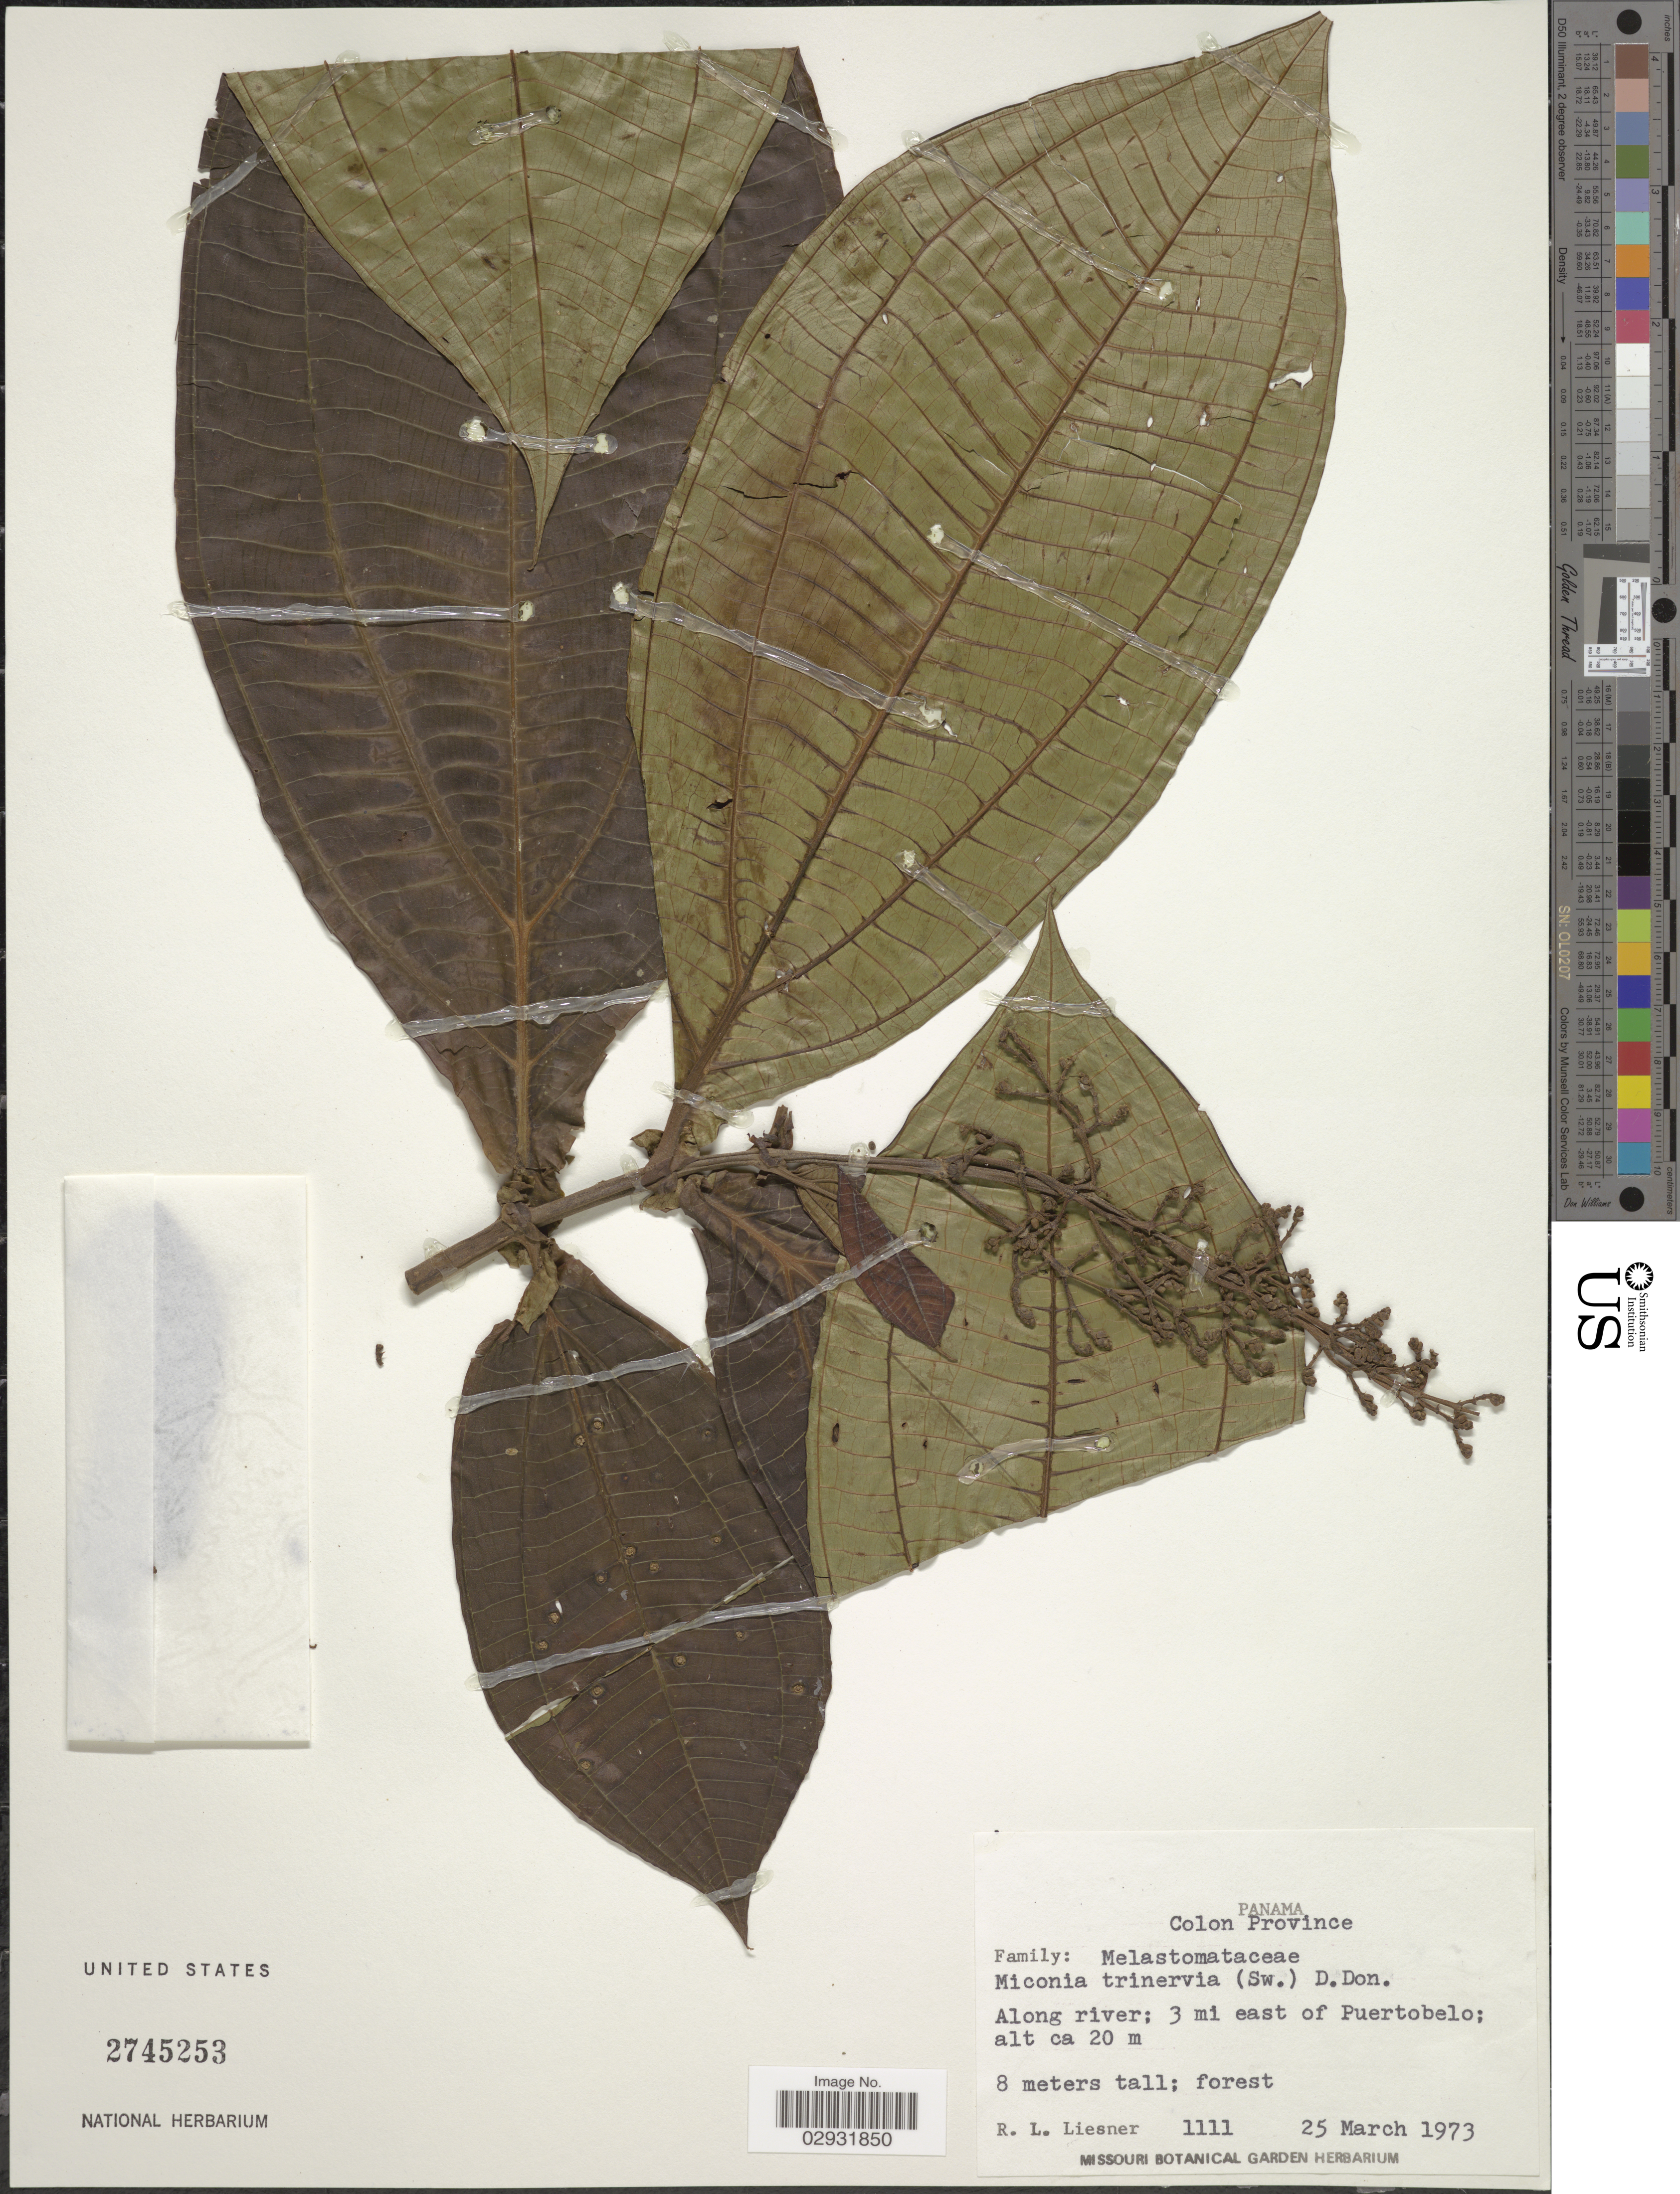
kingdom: Plantae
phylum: Tracheophyta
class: Magnoliopsida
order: Myrtales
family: Melastomataceae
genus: Miconia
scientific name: Miconia appendiculata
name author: Triana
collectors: R. L. Liesner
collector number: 1111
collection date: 1973-03-25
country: Panama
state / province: Colón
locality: Colon Province. Along river; 3 mi east of Puertobelo.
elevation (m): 20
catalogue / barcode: US 2745253